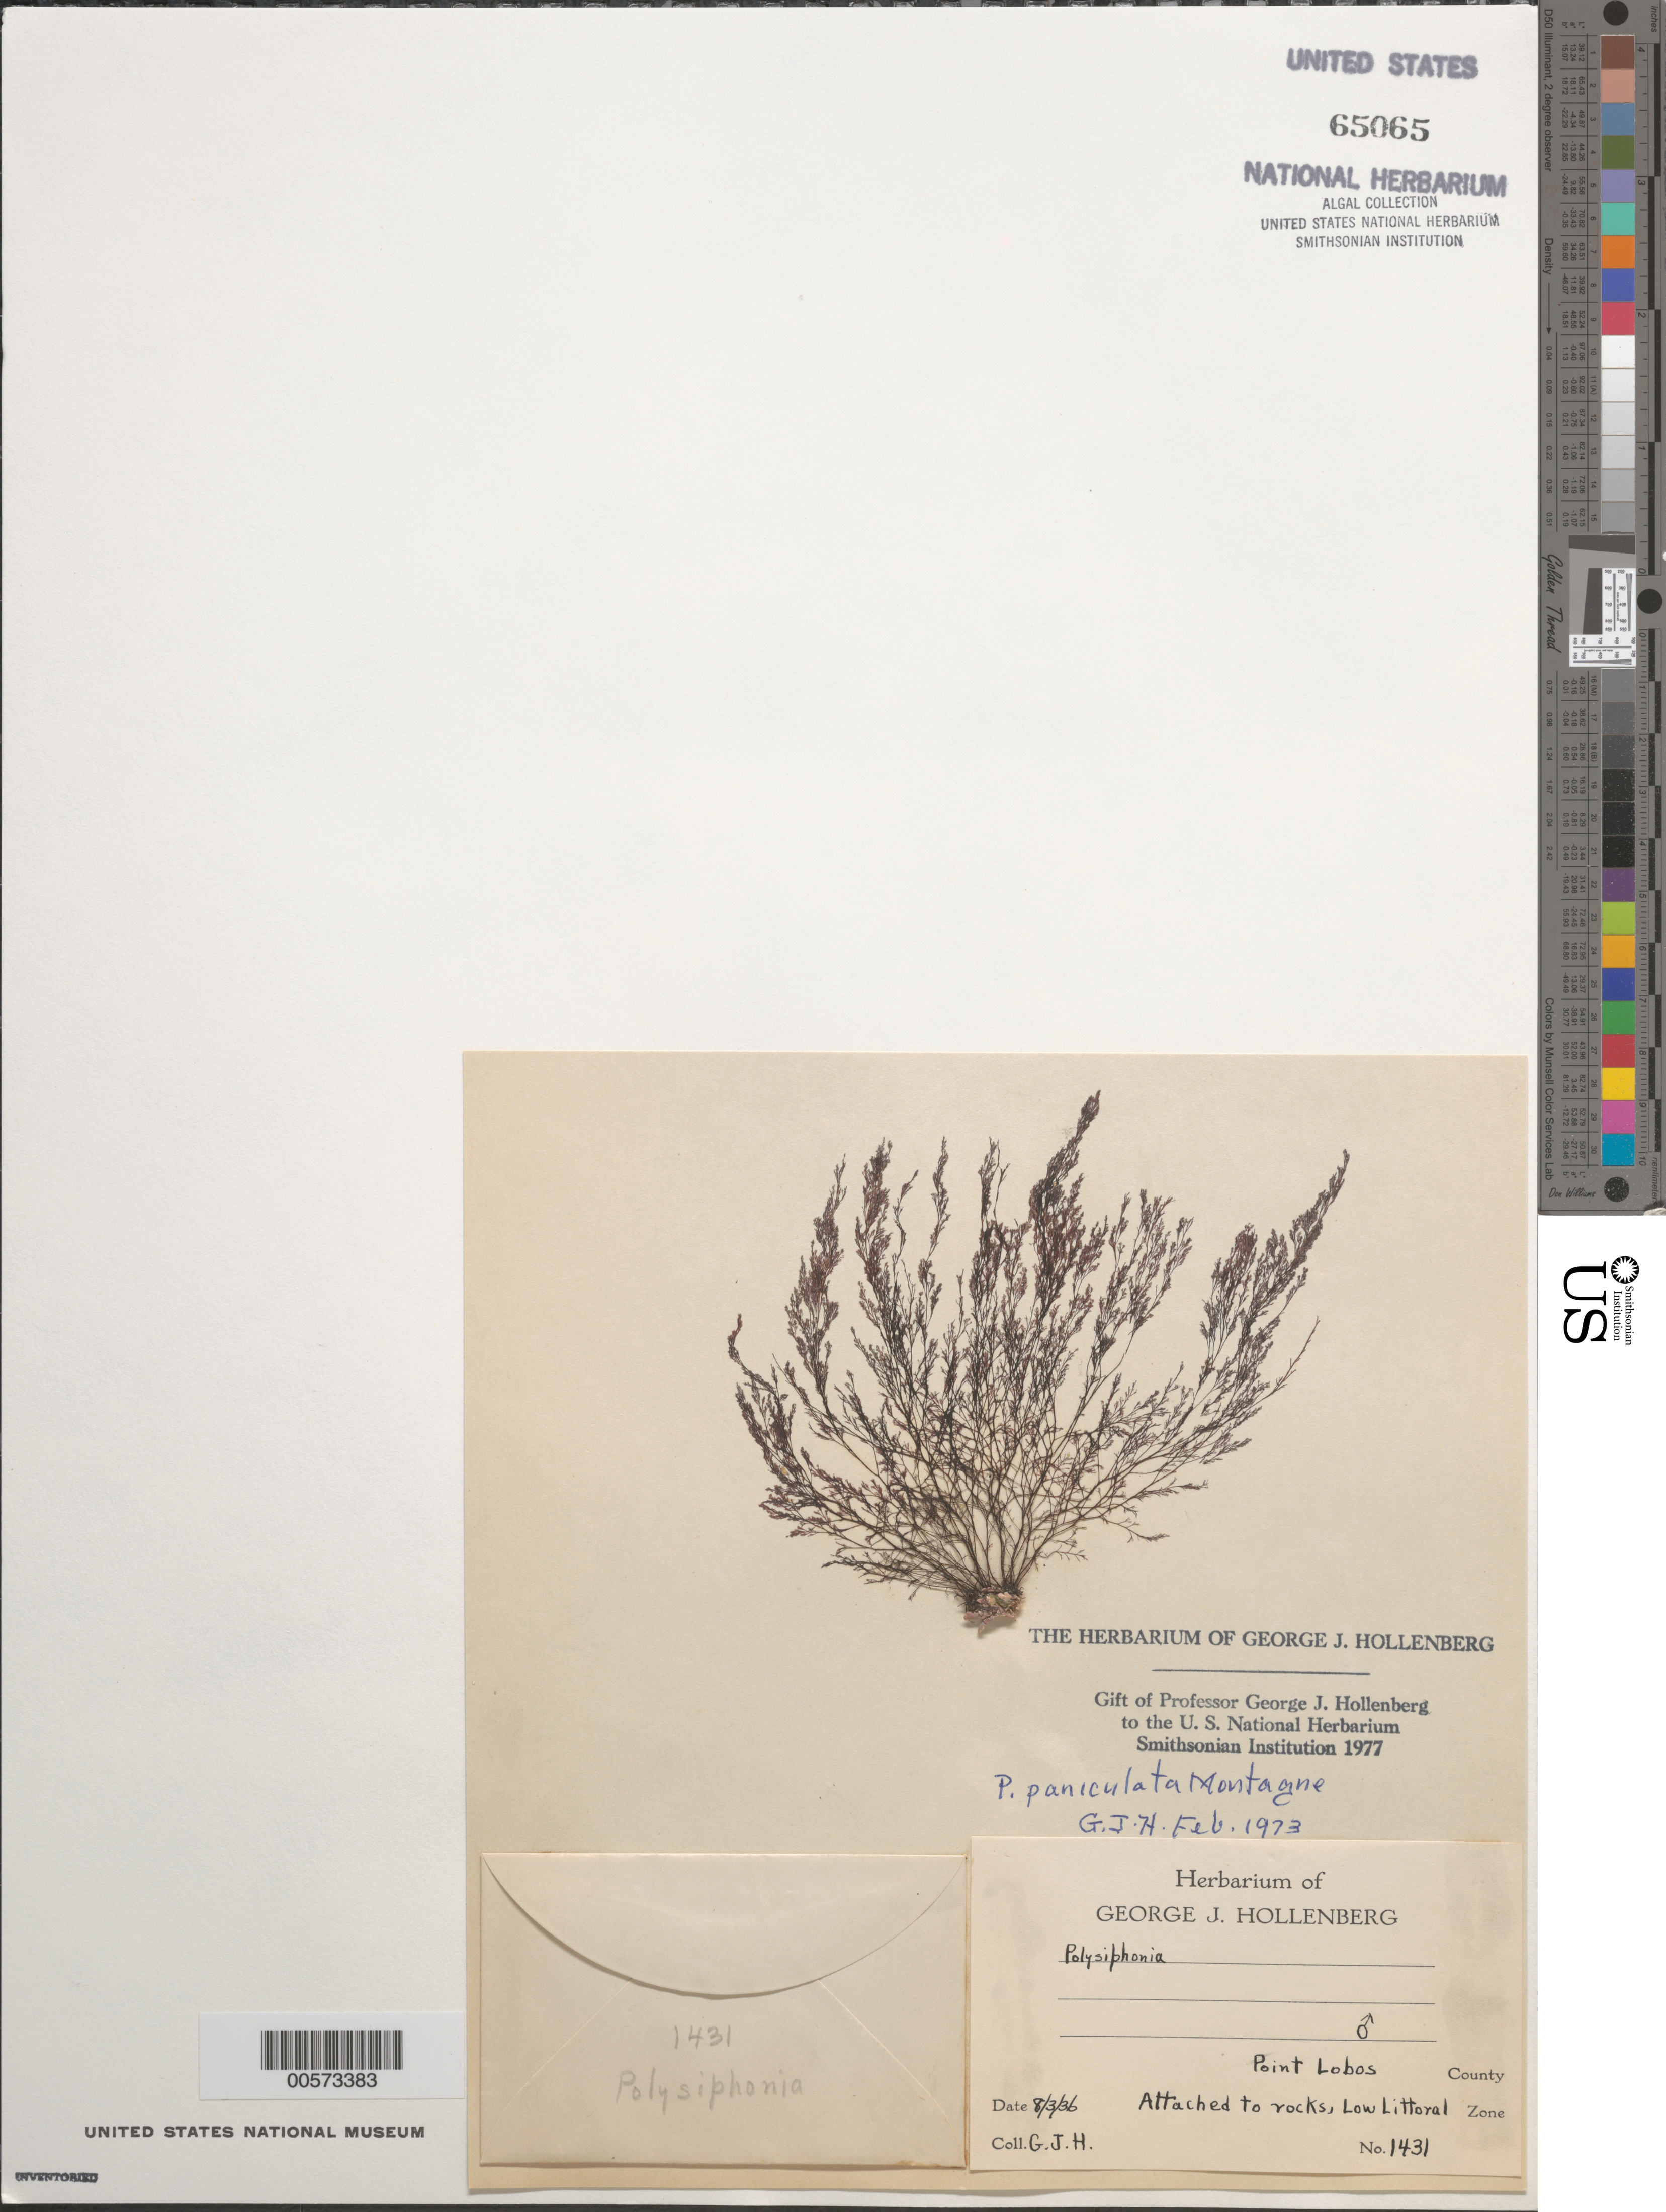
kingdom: Plantae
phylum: Rhodophyta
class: Florideophyceae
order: Ceramiales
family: Rhodomelaceae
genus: Eutrichosiphonia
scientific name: Eutrichosiphonia paniculata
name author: (Mont.) D.E.Bustamante & T.O. Cho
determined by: Algae name updating Project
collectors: G. Hollenberg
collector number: GJH 1431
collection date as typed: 03 Aug 1936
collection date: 1936-08-03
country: United States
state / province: California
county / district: Monterey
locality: Point Lobos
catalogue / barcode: US 65065